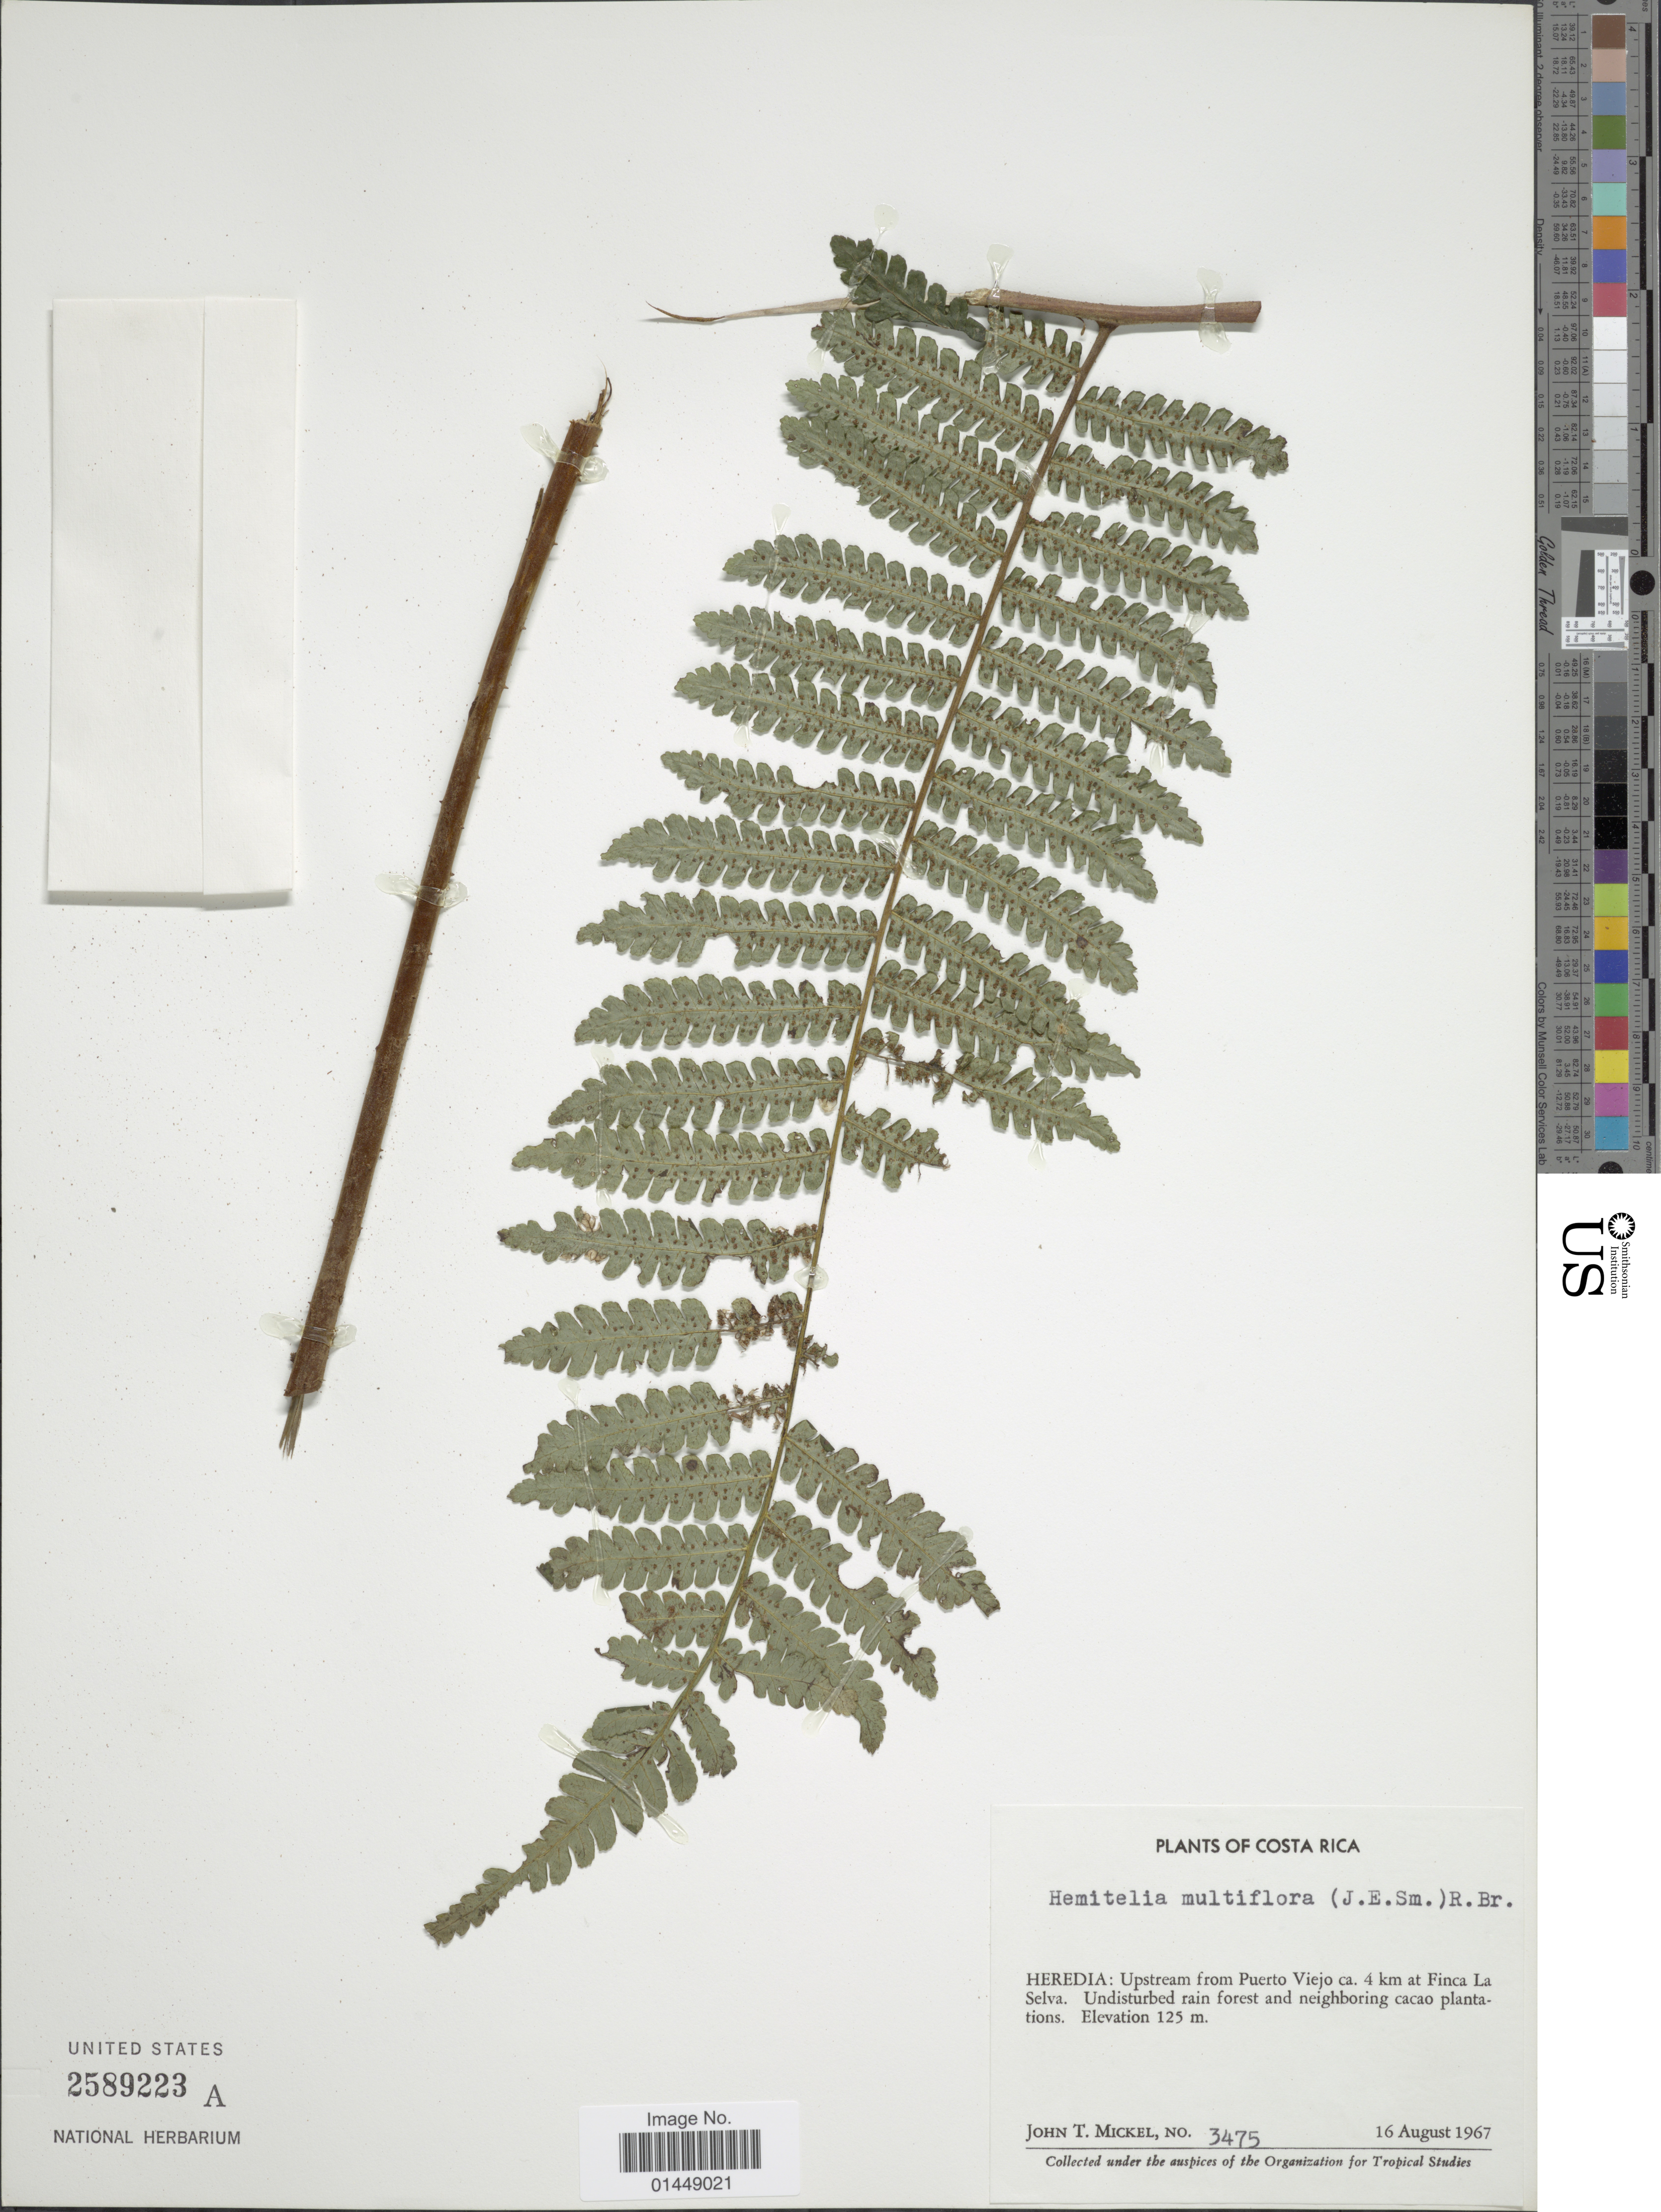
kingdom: Plantae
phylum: Tracheophyta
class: Polypodiopsida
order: Cyatheales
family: Cyatheaceae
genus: Cyathea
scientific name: Cyathea multiflora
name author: Sm.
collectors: J. T. Mickel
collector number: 3475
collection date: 1967-08-16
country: Costa Rica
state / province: Heredia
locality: Heredia: Upstream from Puerto Viejo ca. 4 km at Finca La Selva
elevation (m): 125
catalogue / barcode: US 2589223A